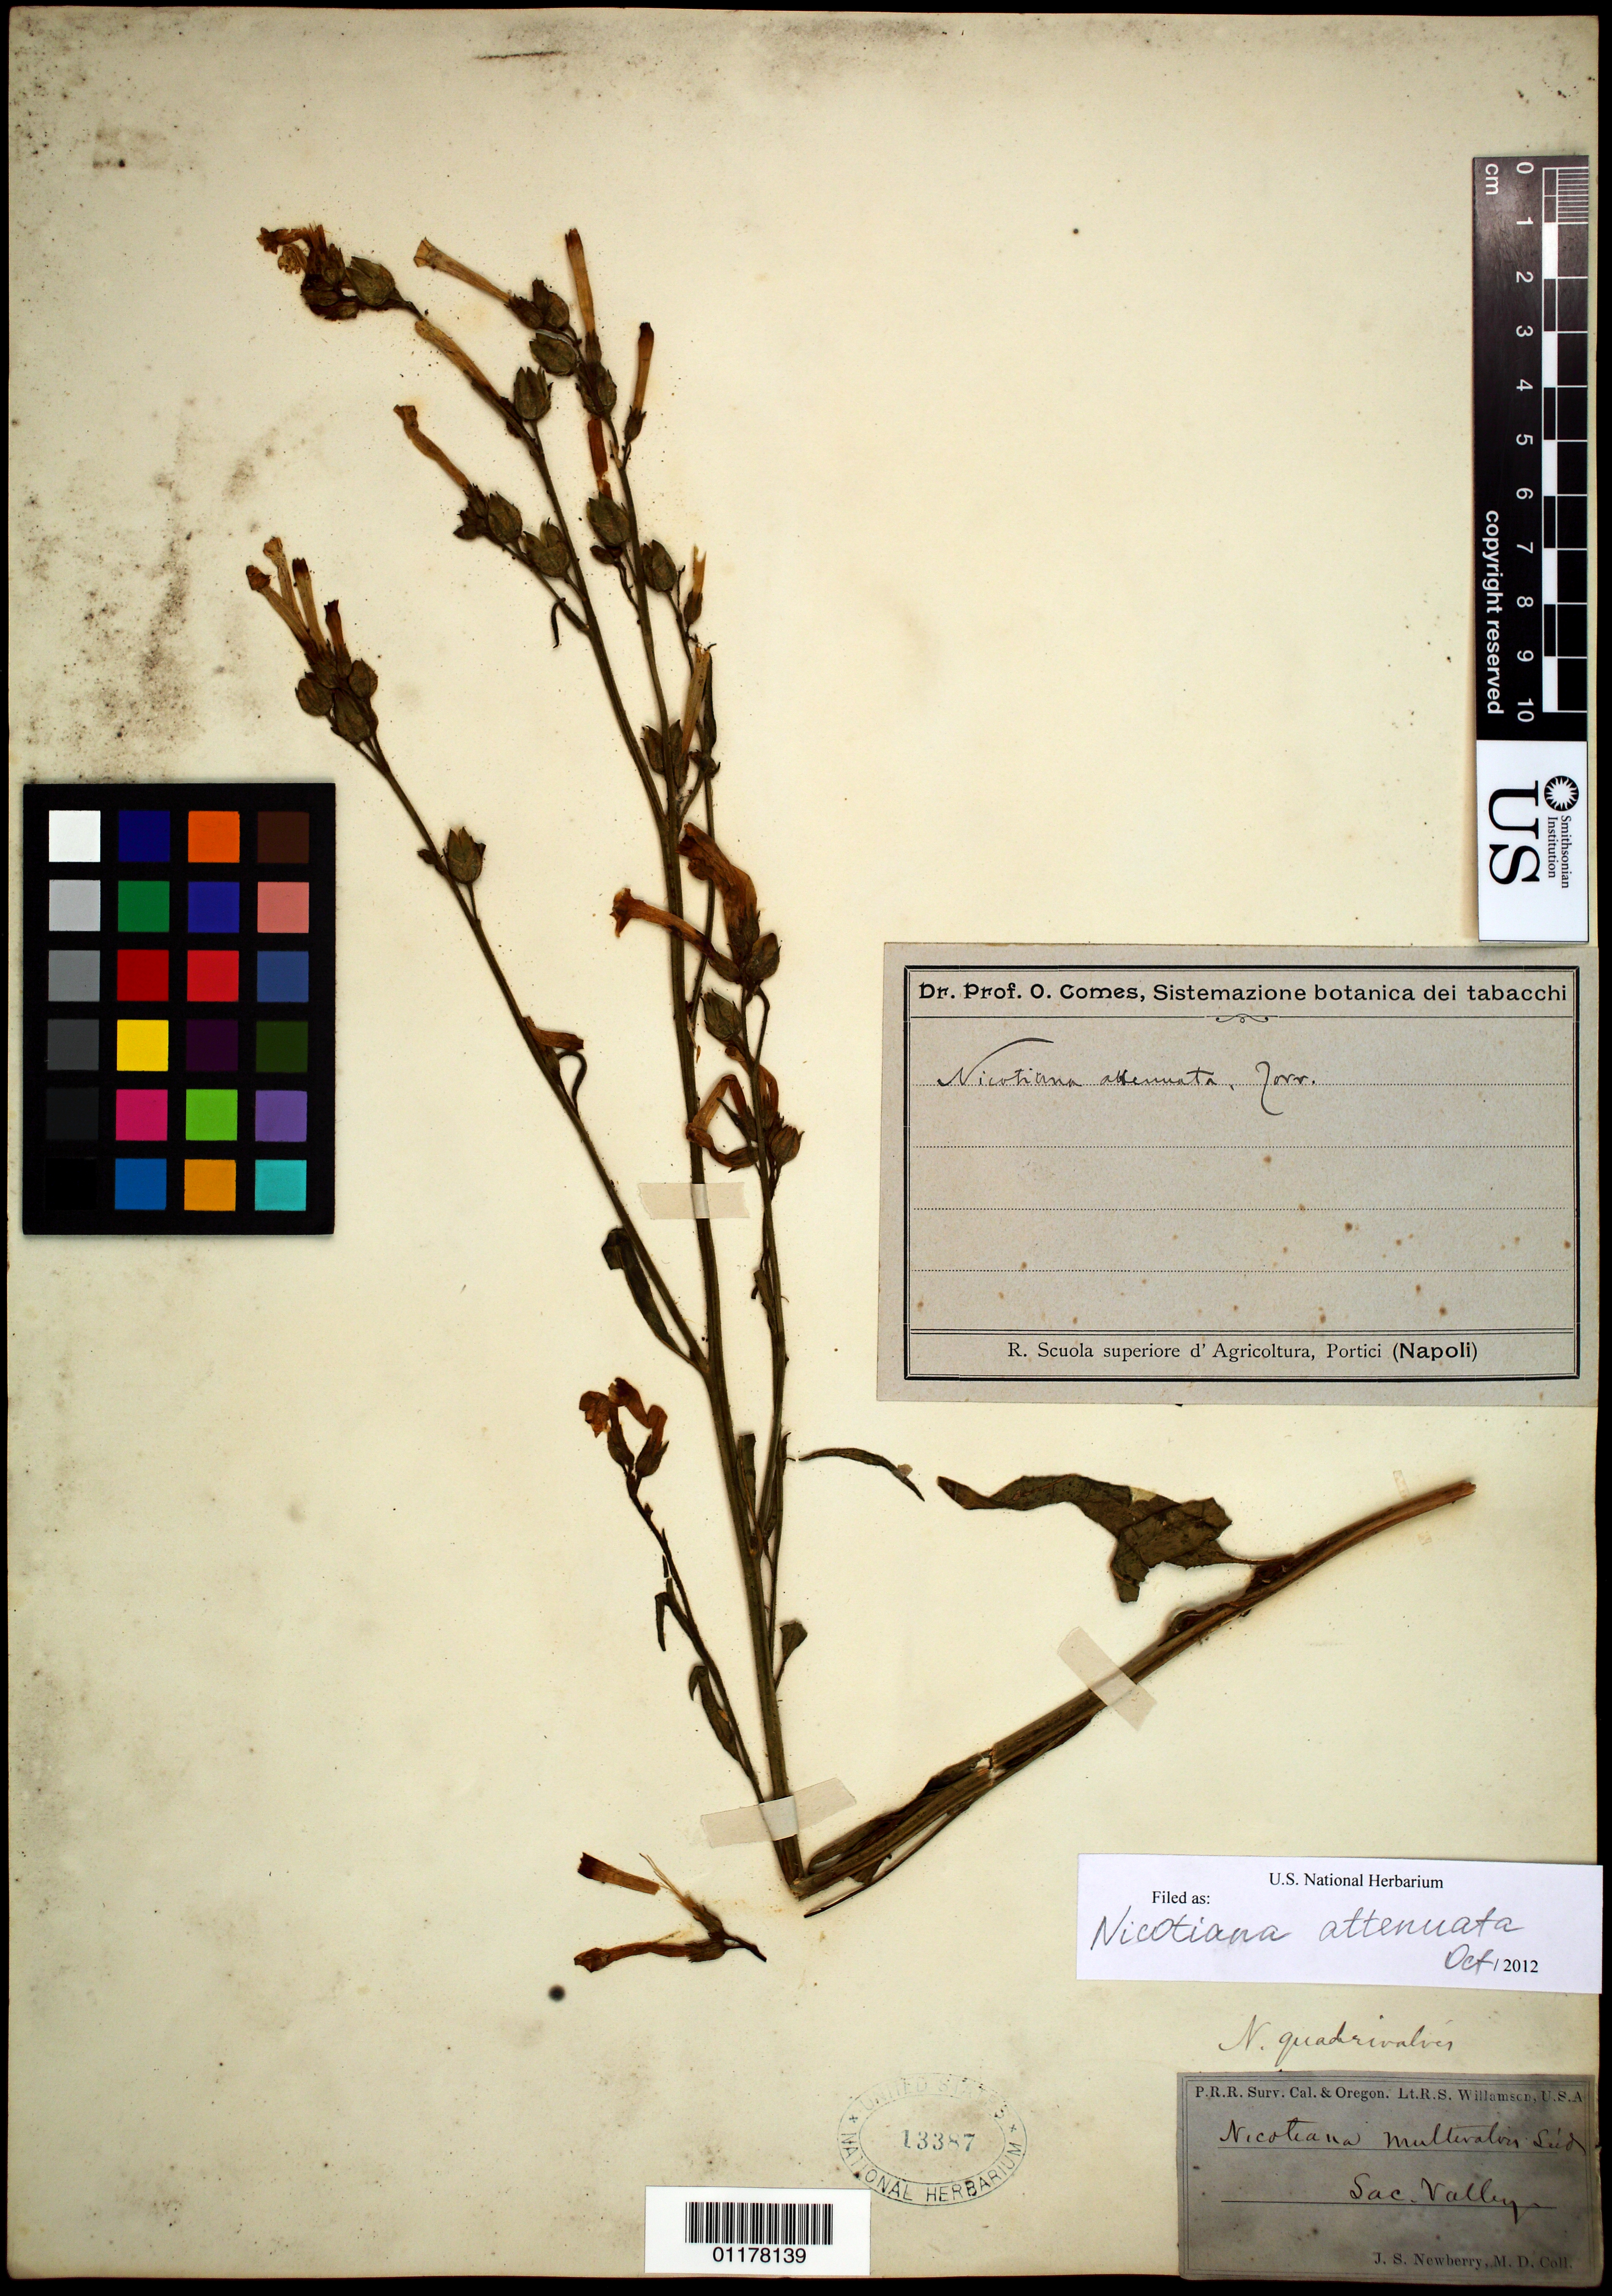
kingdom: Plantae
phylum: Tracheophyta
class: Magnoliopsida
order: Solanales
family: Solanaceae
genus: Nicotiana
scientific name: Nicotiana attenuata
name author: Torr. ex S. Watson in C. King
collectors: J. S. Newberry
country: United States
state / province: California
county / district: Sacramento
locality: Sacramento Valley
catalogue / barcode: US 13387